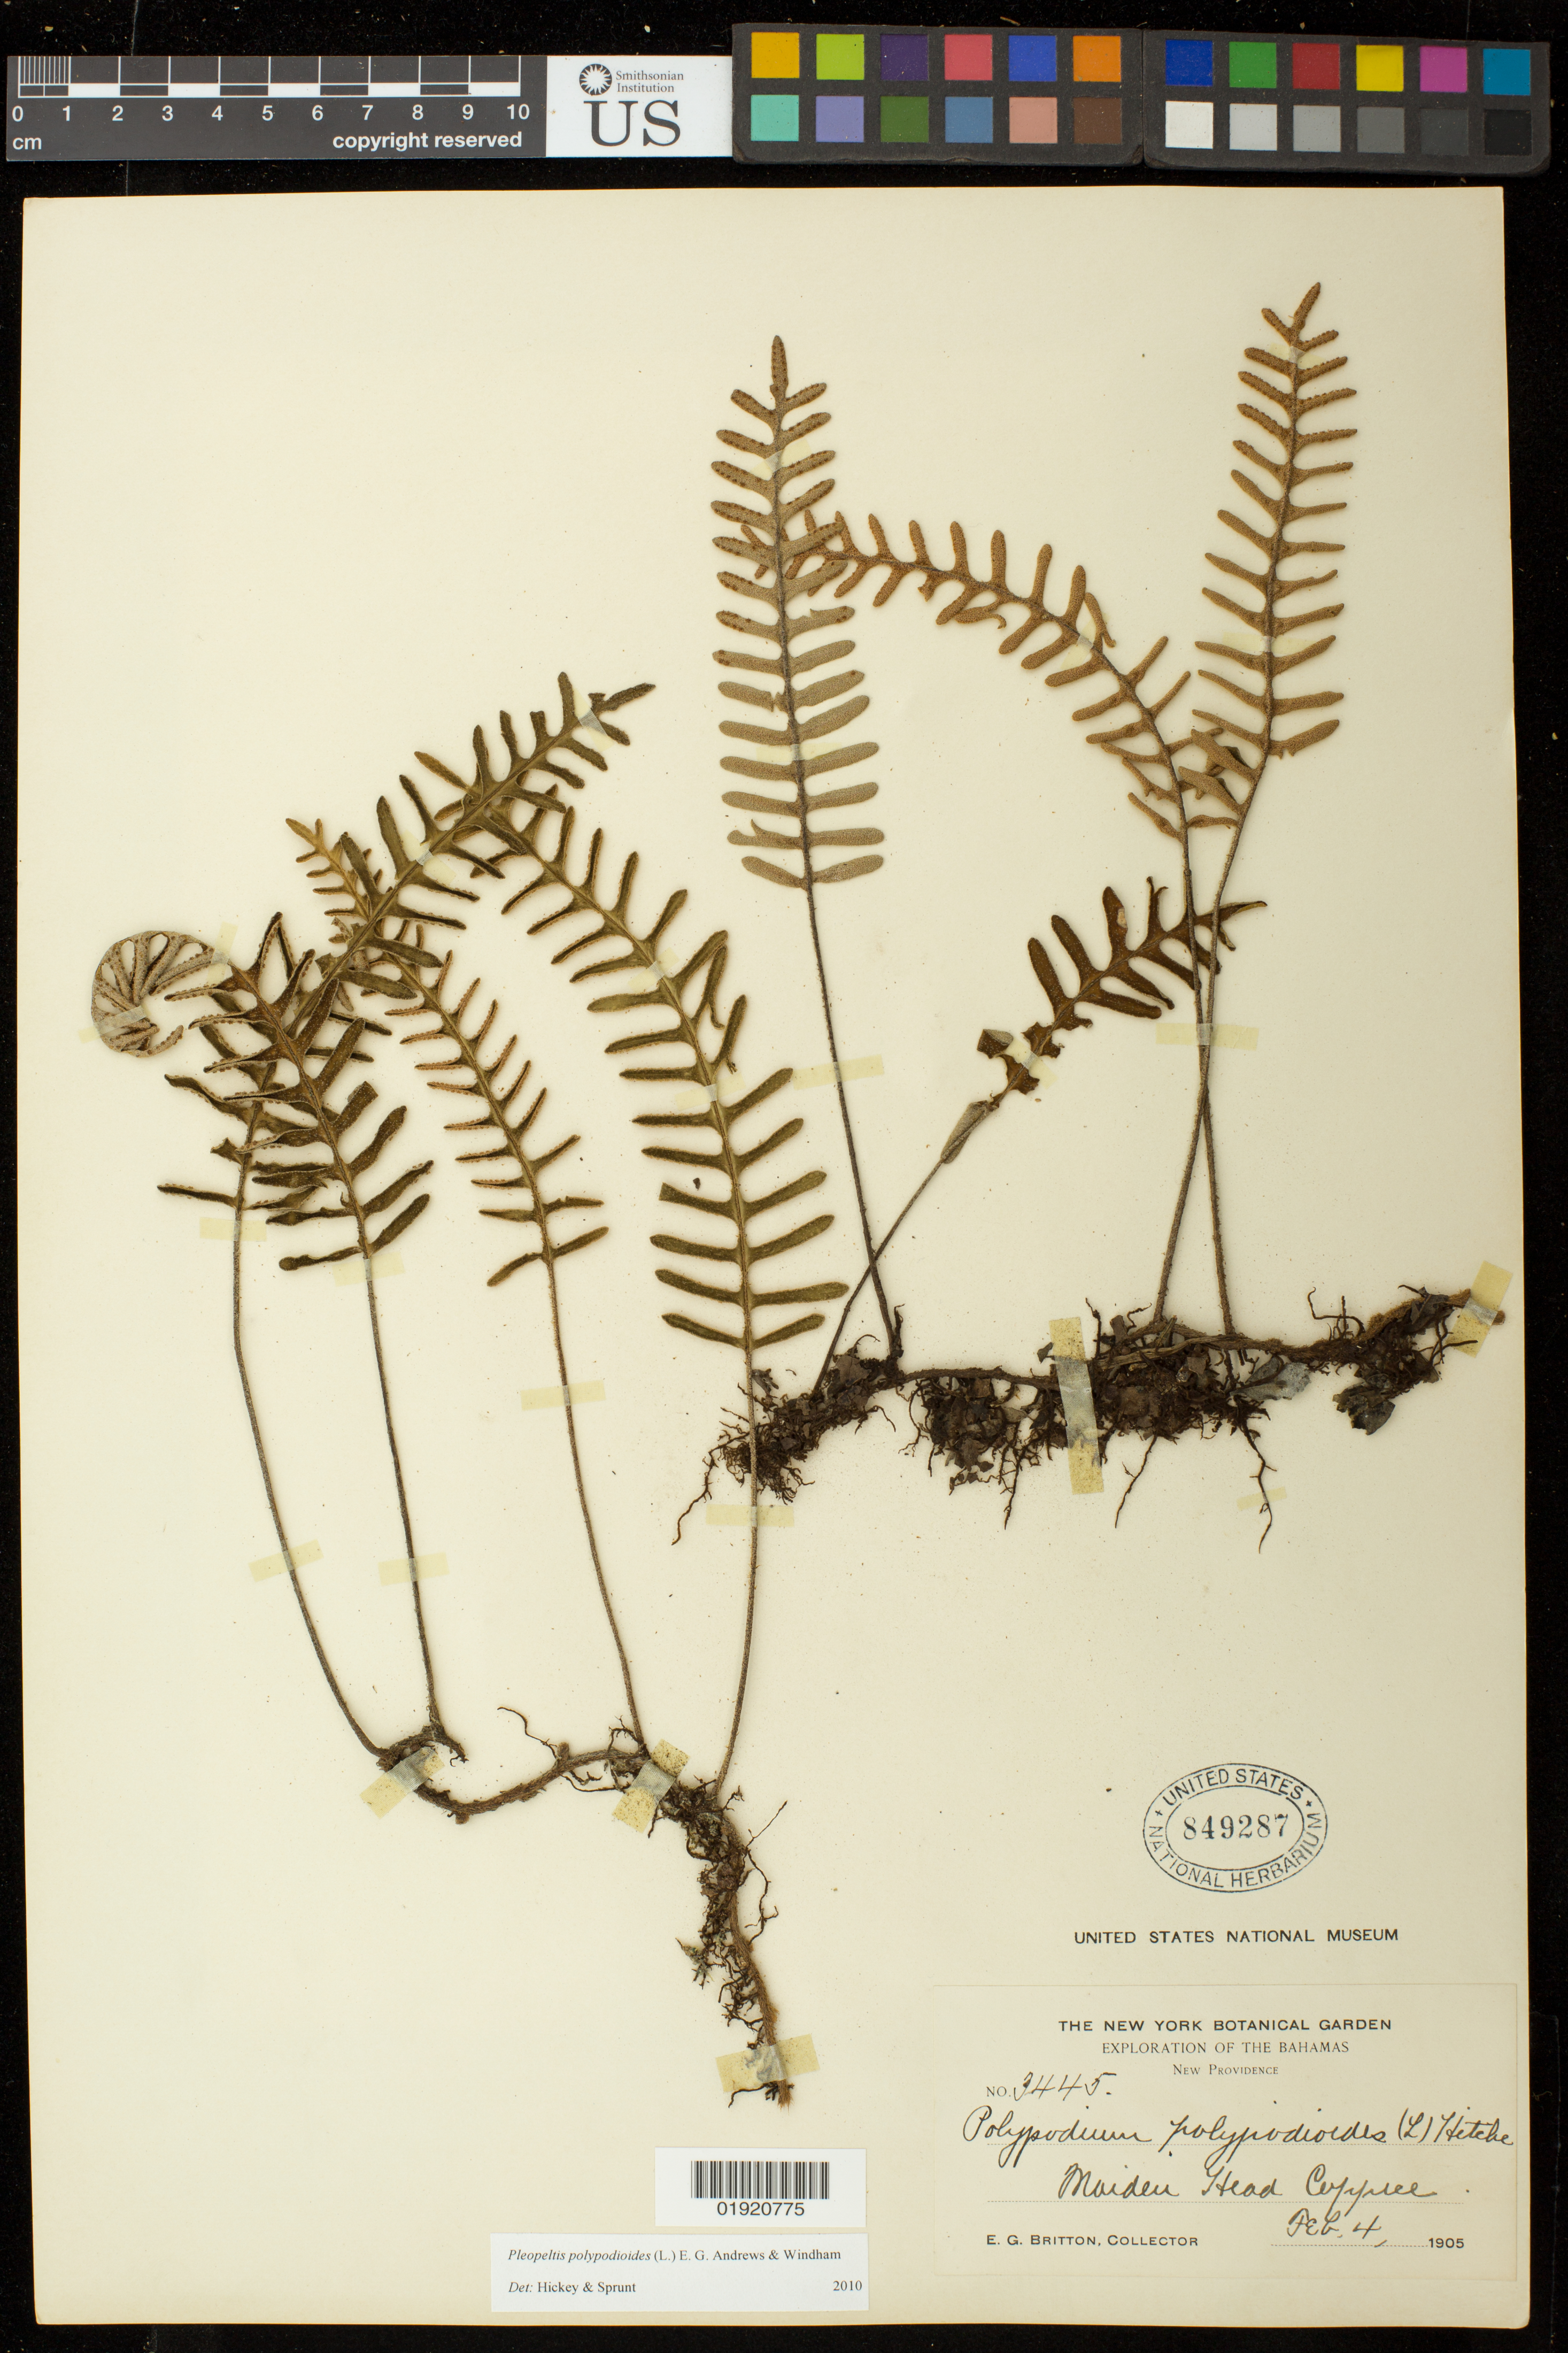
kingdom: Plantae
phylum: Tracheophyta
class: Polypodiopsida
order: Polypodiales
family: Polypodiaceae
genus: Pleopeltis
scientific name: Pleopeltis polypodioides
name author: (L.) E.G. Andrews & Windham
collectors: E. G. Britton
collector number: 3445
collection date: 1905-02-04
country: Bahamas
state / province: New Providence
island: New Providence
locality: Bahamas. New Providence. Maiden Head Coppice.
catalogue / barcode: US 849287